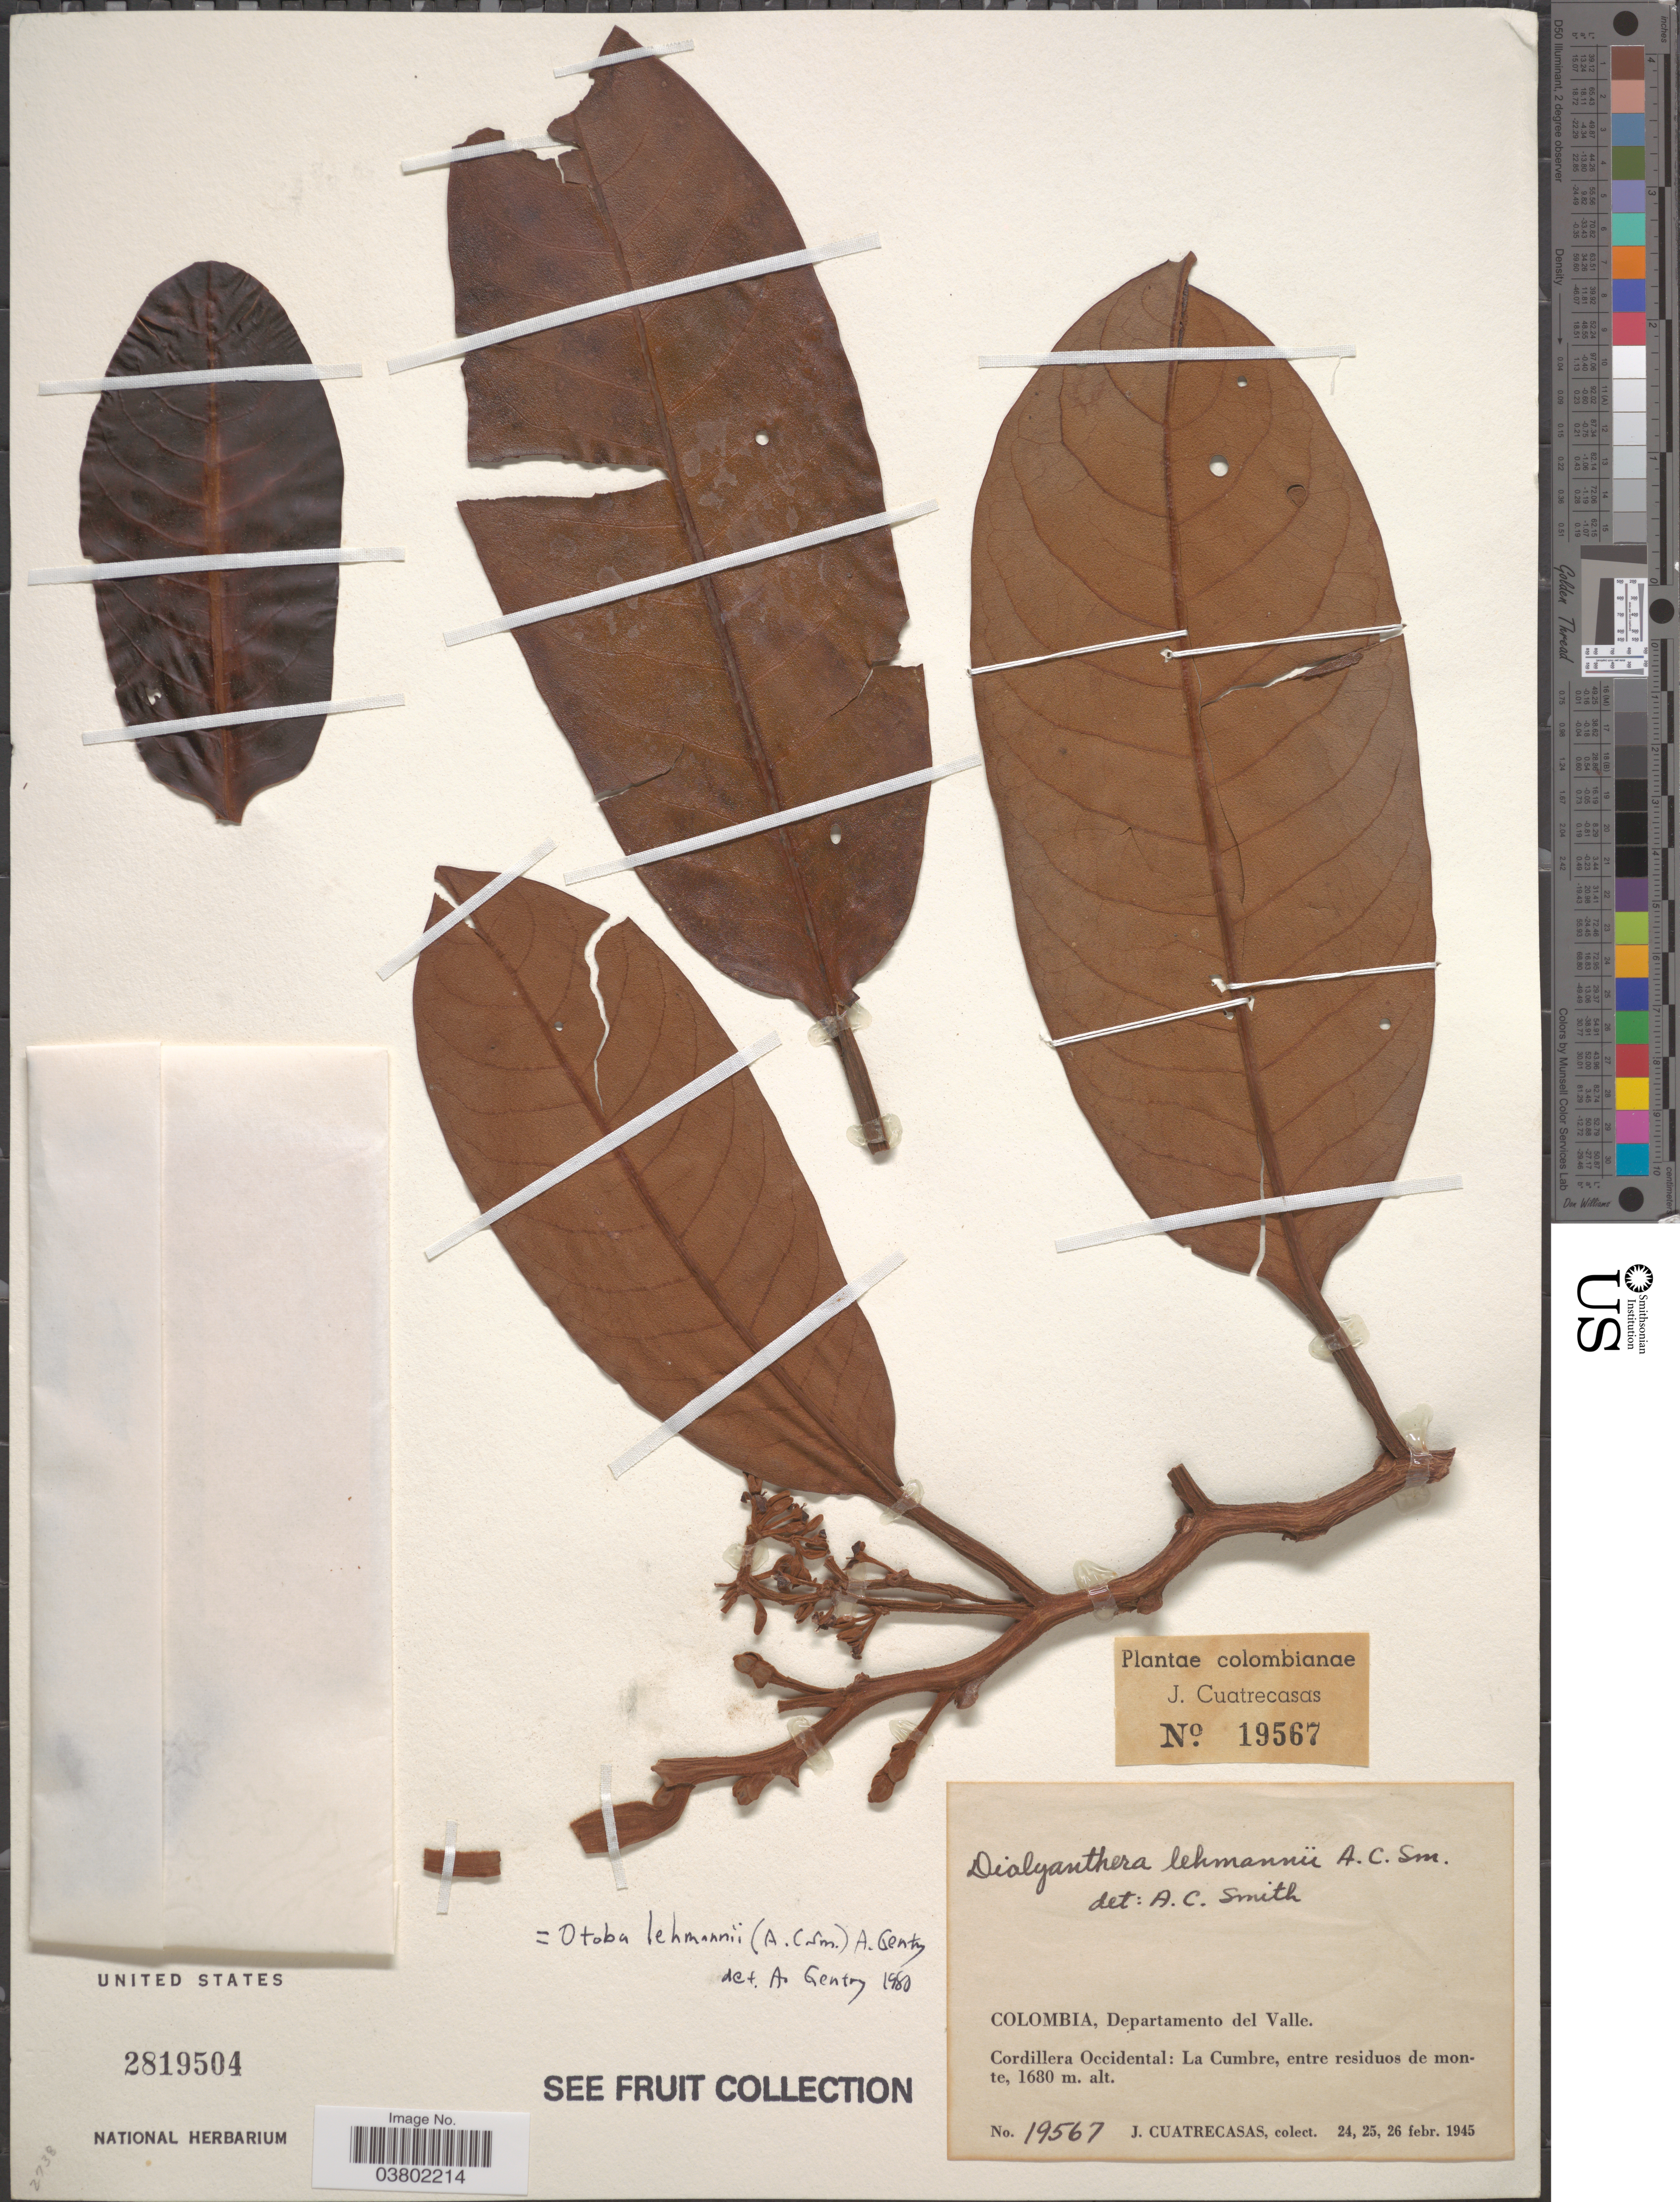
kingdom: Plantae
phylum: Tracheophyta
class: Magnoliopsida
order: Magnoliales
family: Myristicaceae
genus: Otoba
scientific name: Otoba lehmannii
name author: (A.C. Sm.) A.H. Gentry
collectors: J. Cuatrecasas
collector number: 19567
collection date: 1945-02-24/1945-02-26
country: Colombia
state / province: Valle del Cauca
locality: Departamento del Valle. Cordillera Occidental: La Cumbre, entre residuos de monte.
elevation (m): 1680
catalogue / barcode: US 2819504